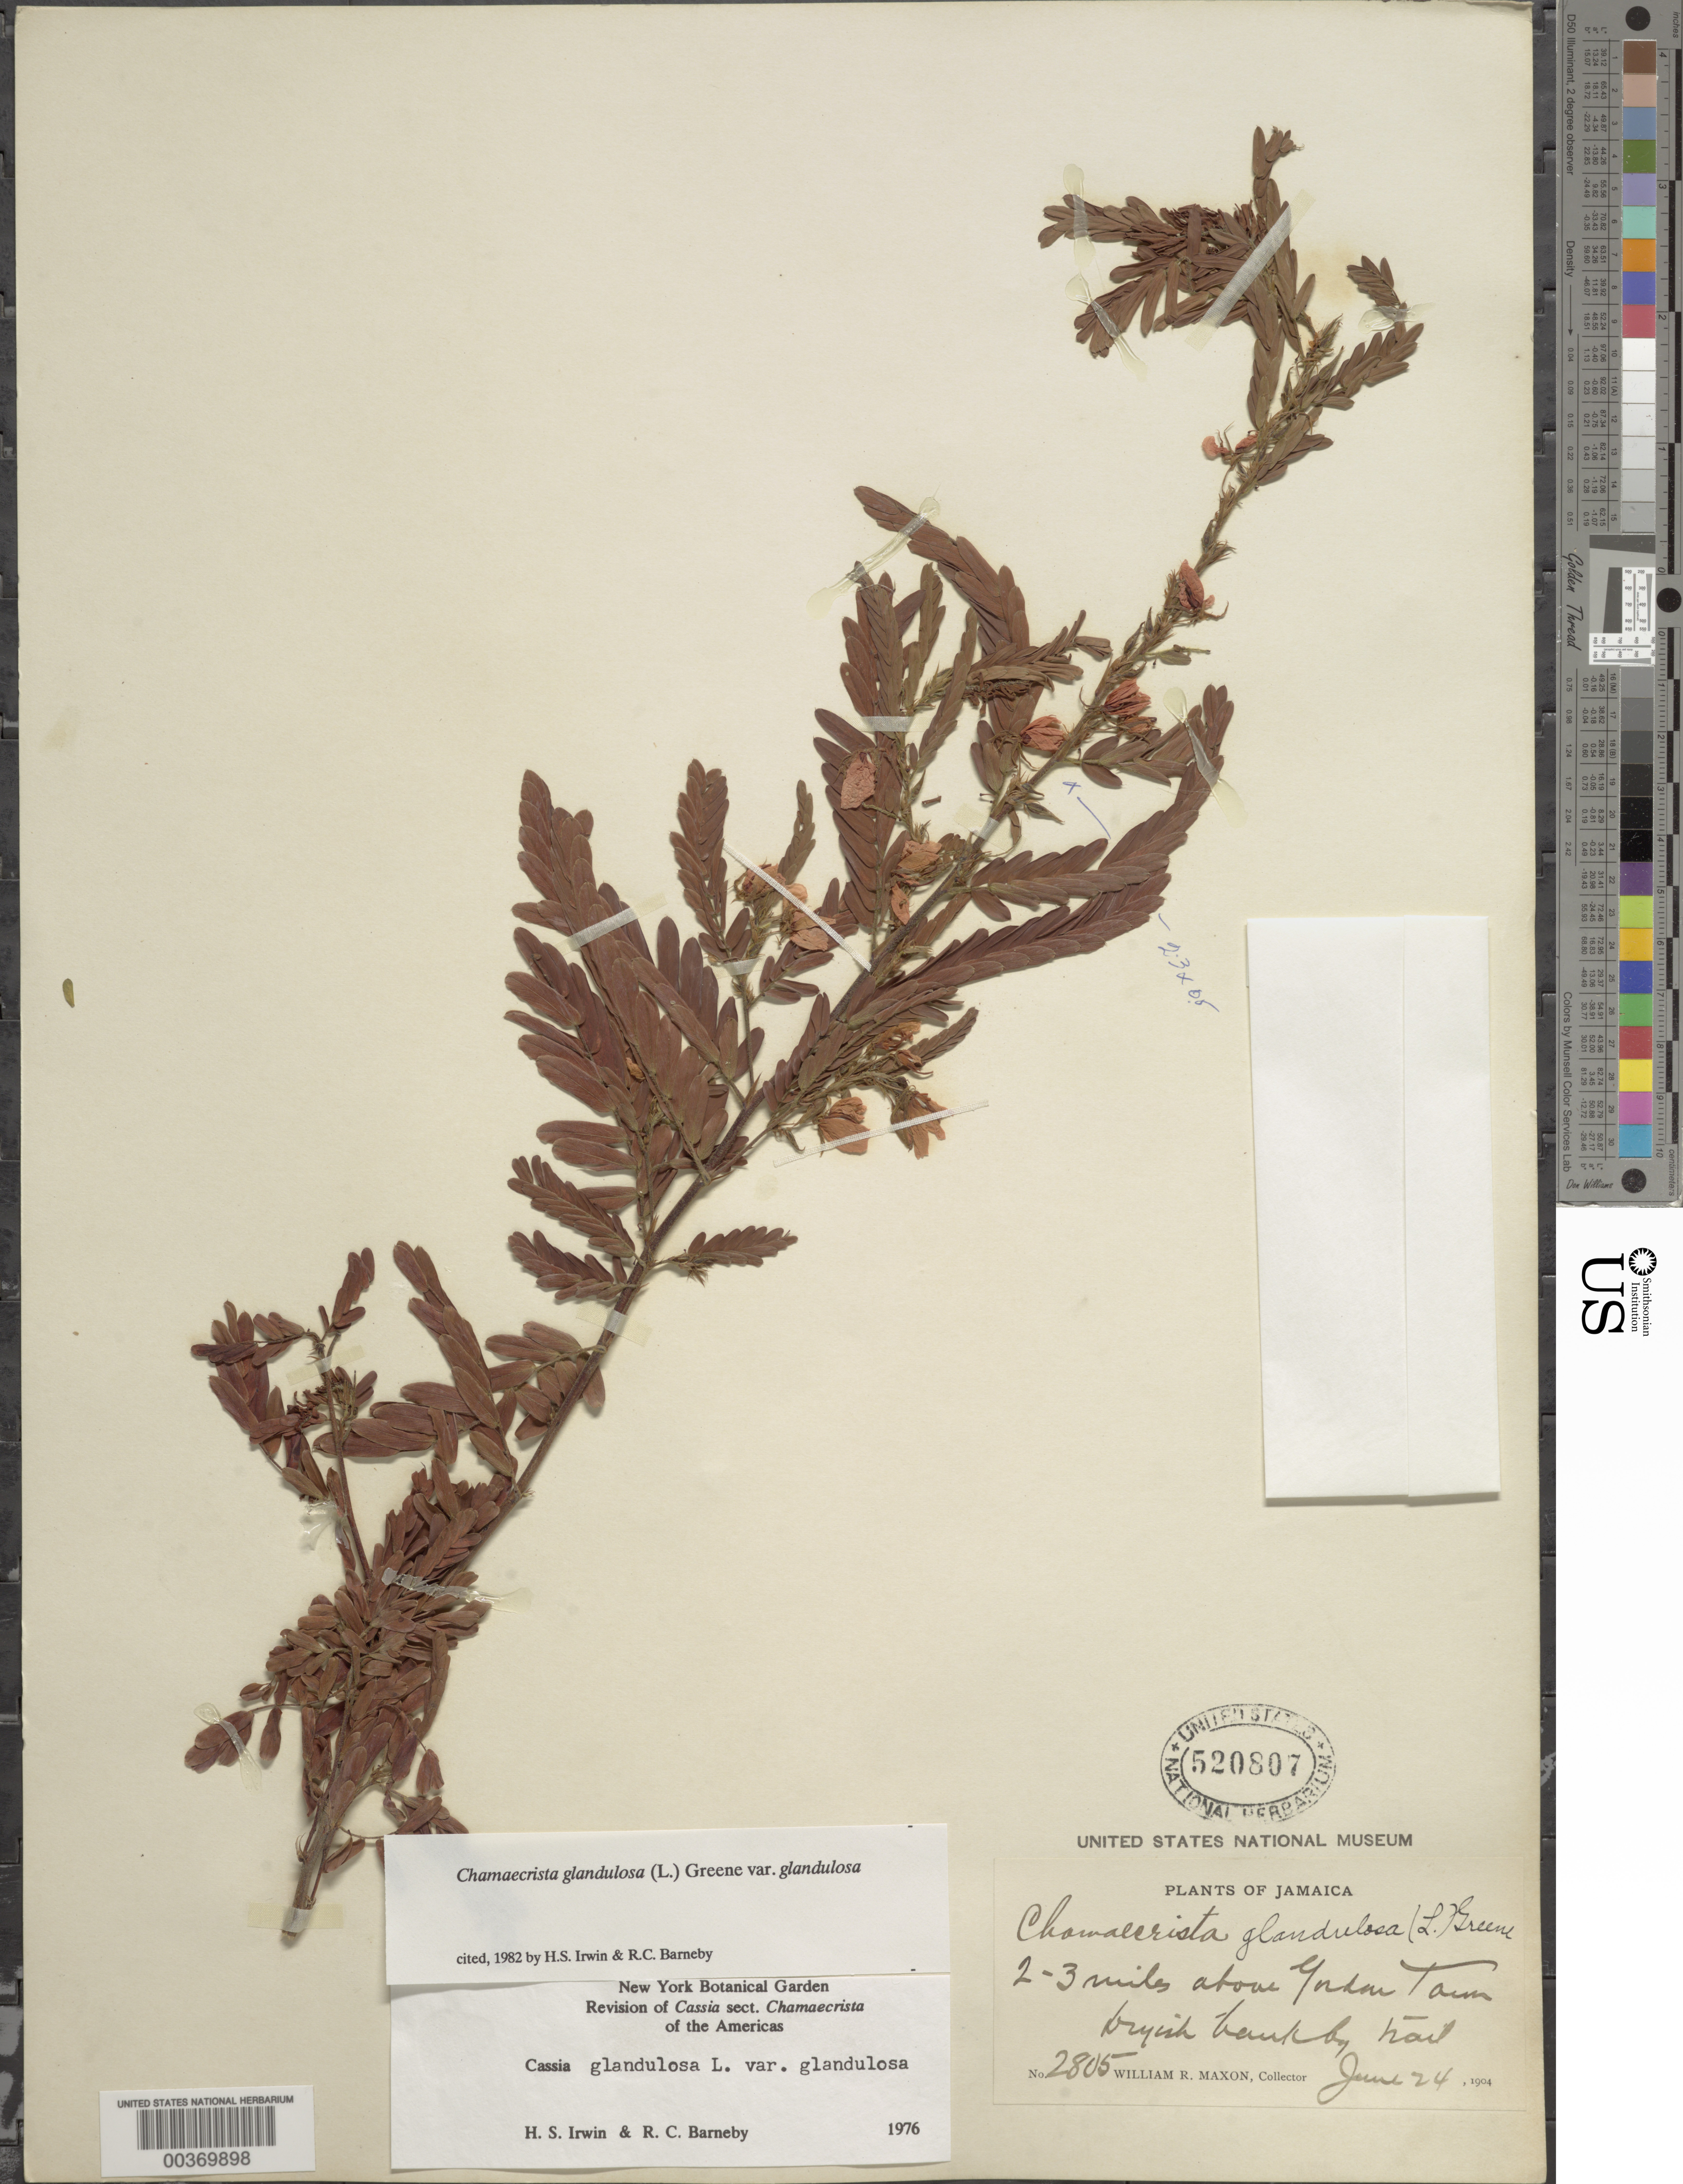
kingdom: Plantae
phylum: Tracheophyta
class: Magnoliopsida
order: Fabales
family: Fabaceae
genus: Chamaecrista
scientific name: Chamaecrista glandulosa var. glandulosa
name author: (L.) Greene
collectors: W. R. Maxon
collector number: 2805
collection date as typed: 24 Jun 1904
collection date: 1904-06-24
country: Jamaica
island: Greater Antilles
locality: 2-3 mi above gordan town, bany by trail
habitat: Dryish banks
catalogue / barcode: US 520807